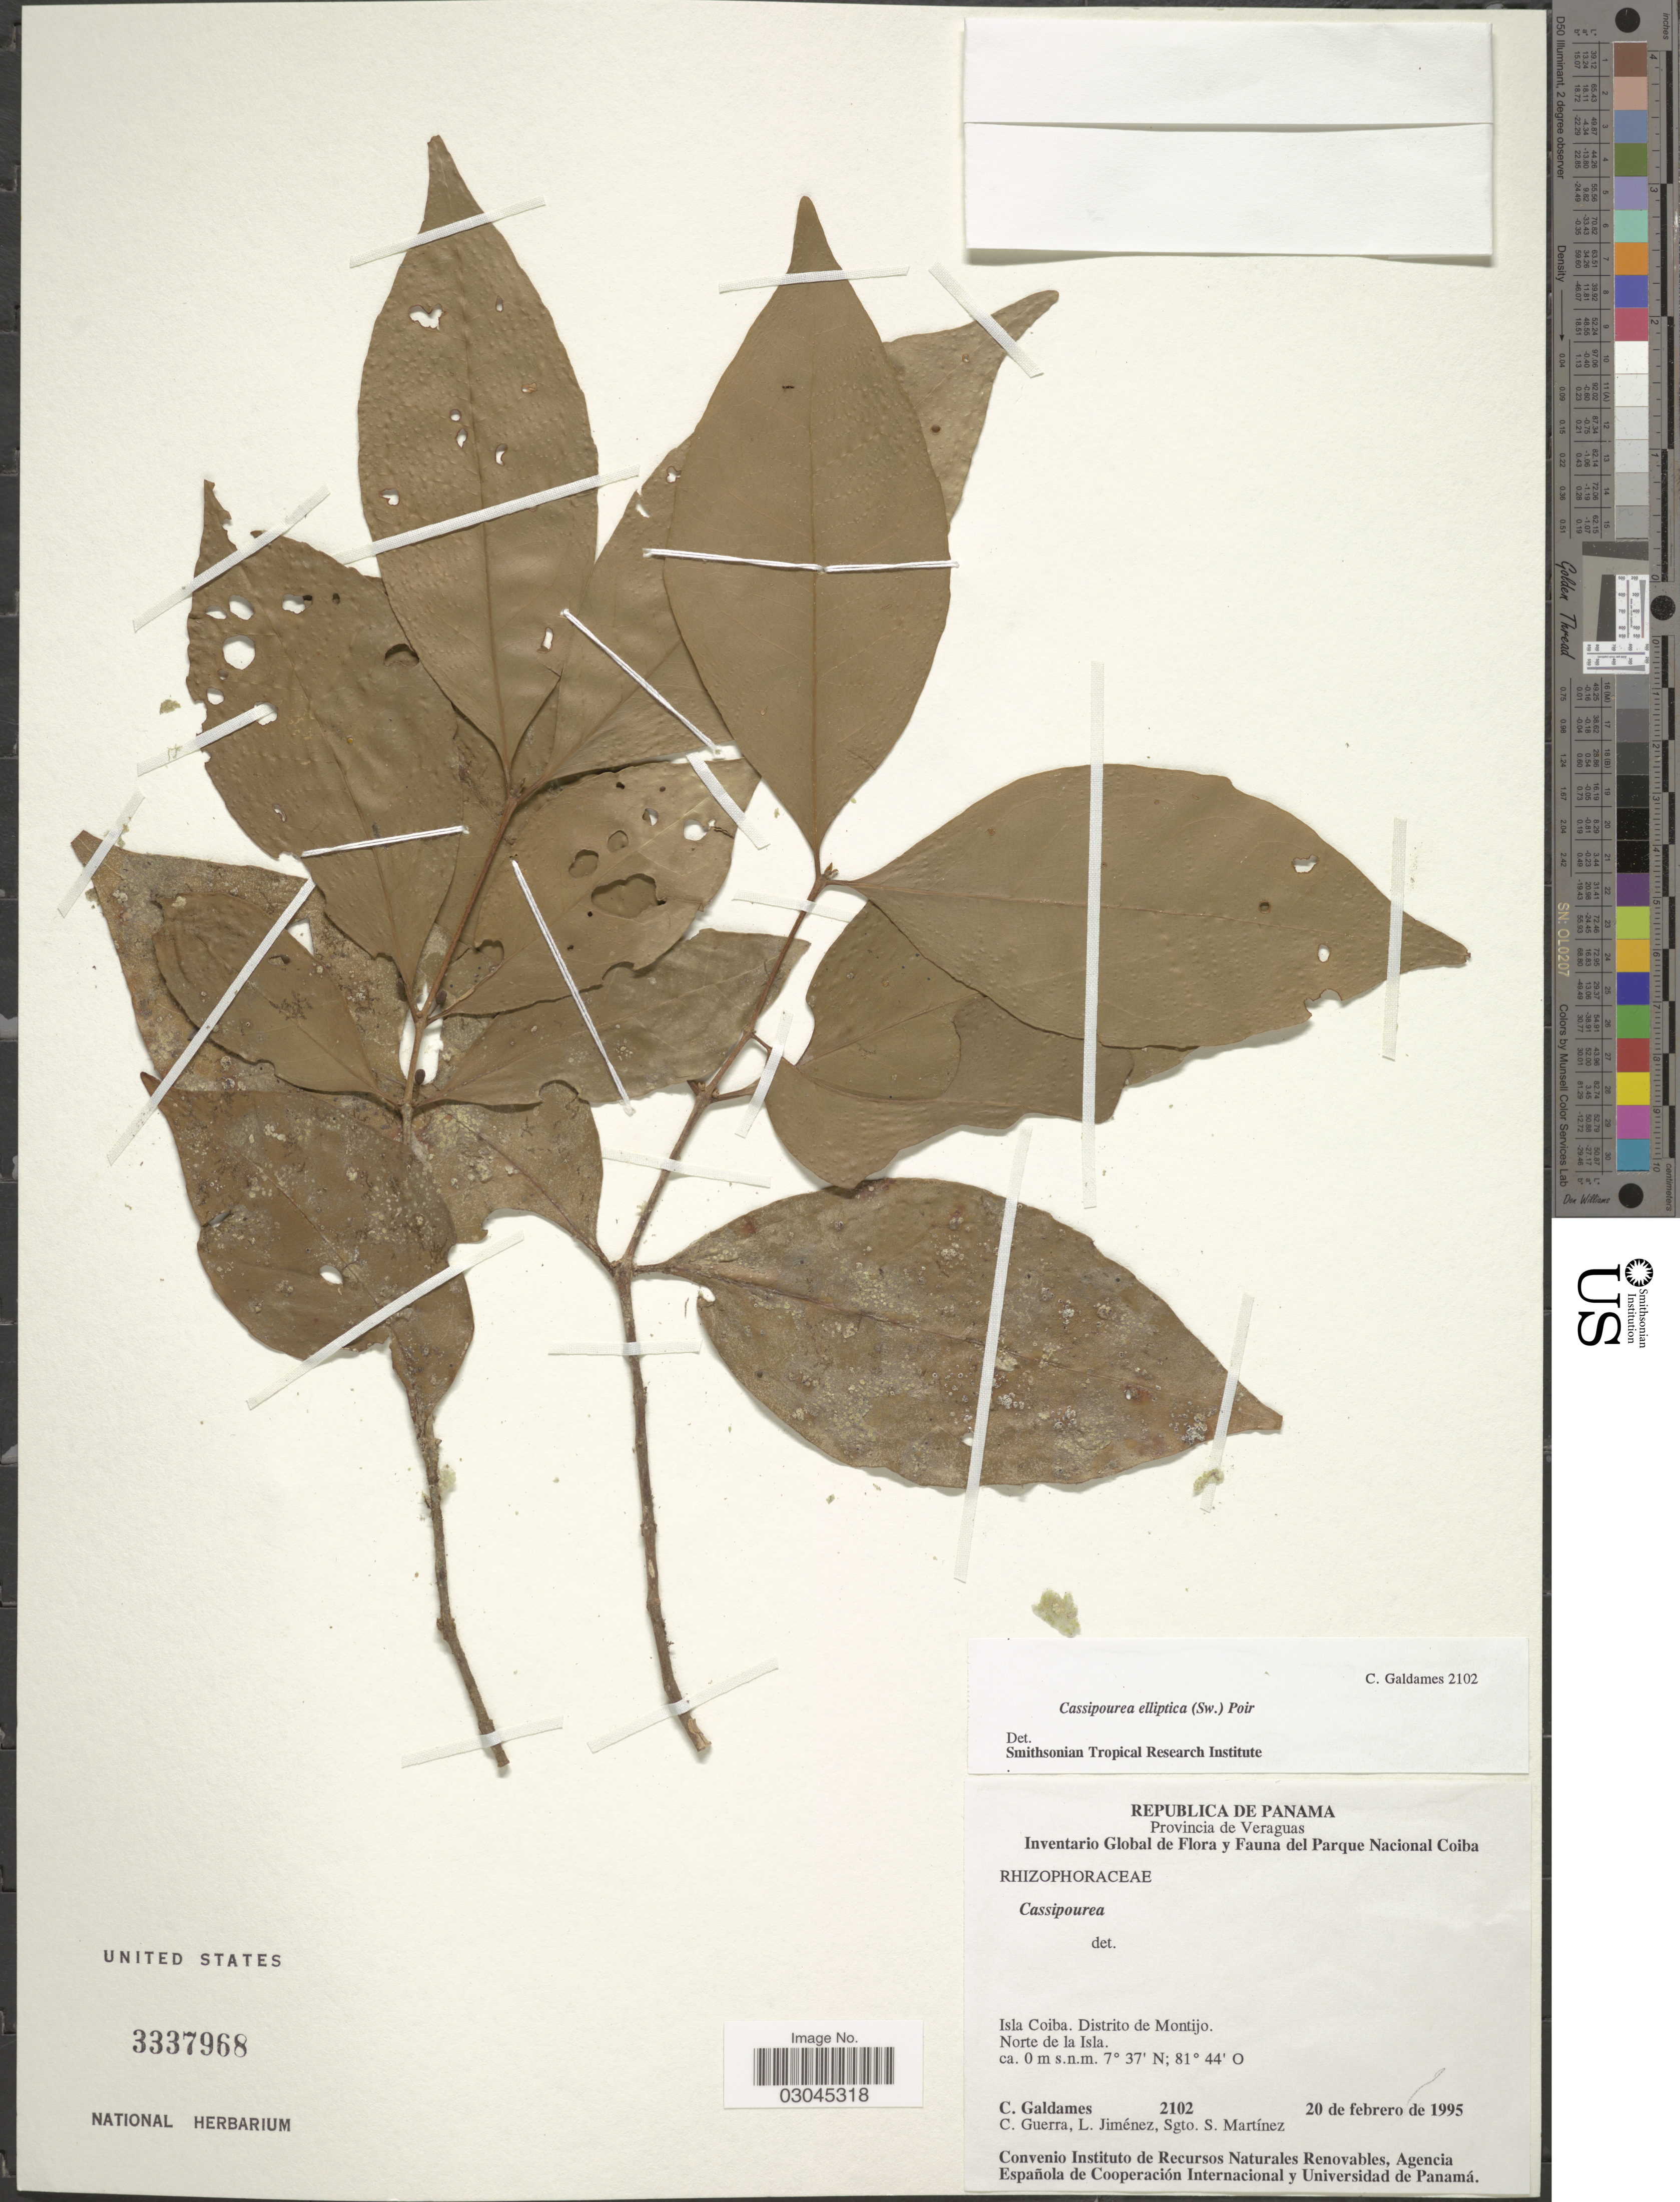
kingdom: Plantae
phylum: Tracheophyta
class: Magnoliopsida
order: Malpighiales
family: Rhizophoraceae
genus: Cassipourea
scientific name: Cassipourea elliptica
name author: (Sw.) Poir.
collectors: C. Galdames, C. Guerra, J. Jiménez Ramírez & S. Martínez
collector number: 2102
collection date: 1995-02-20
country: Panama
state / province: Veraguas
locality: Republica de Panama. Provincia de Veraguas. Isla Coiba. Distrito de Montijo. Norte de la Isla.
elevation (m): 0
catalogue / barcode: US 3337968